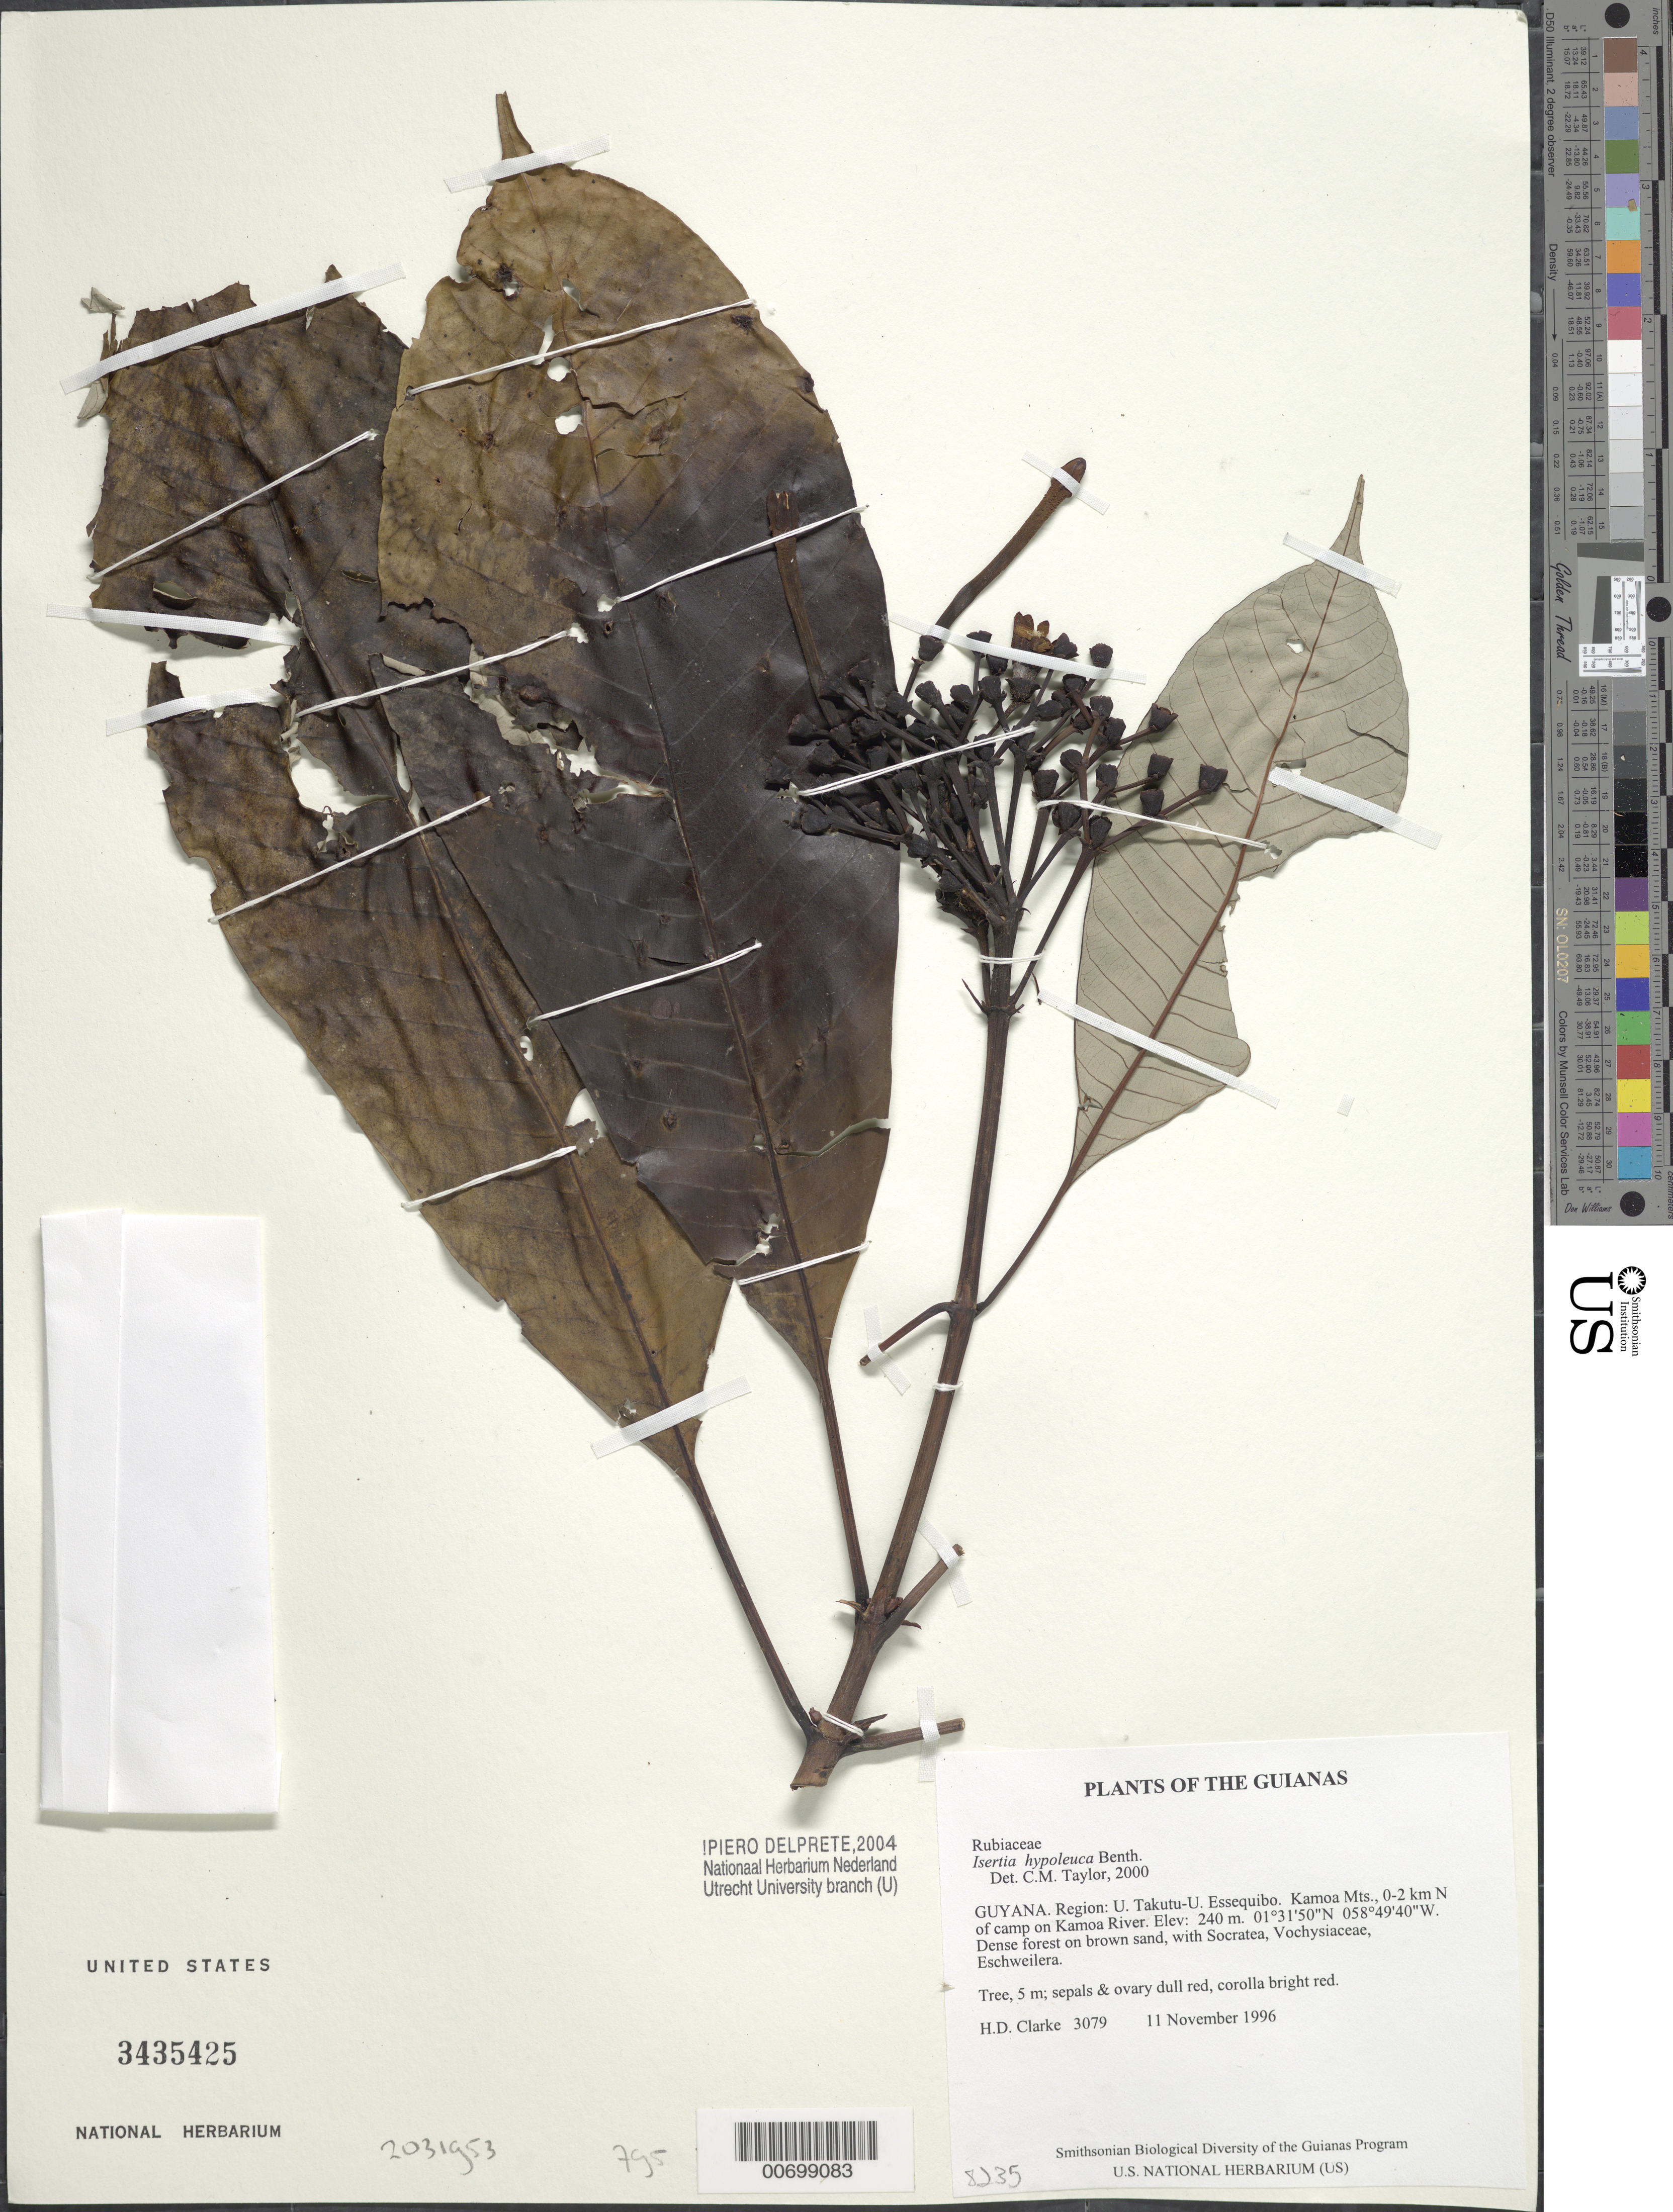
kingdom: Plantae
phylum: Tracheophyta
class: Magnoliopsida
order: Gentianales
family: Rubiaceae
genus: Isertia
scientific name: Isertia hypoleuca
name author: Benth.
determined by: Taylor, Charlotte M.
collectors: H. D. Clarke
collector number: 3079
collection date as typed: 11 November 1996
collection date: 1996-11-11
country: Guyana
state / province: U. Takutu-U. Essequibo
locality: Kamoa Mts., 0-2 km N of camp on Kamoa River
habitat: Dense forest on brown sand, with Socratea, Vochysiaceae, Eschweilera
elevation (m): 240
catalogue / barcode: US 3435425